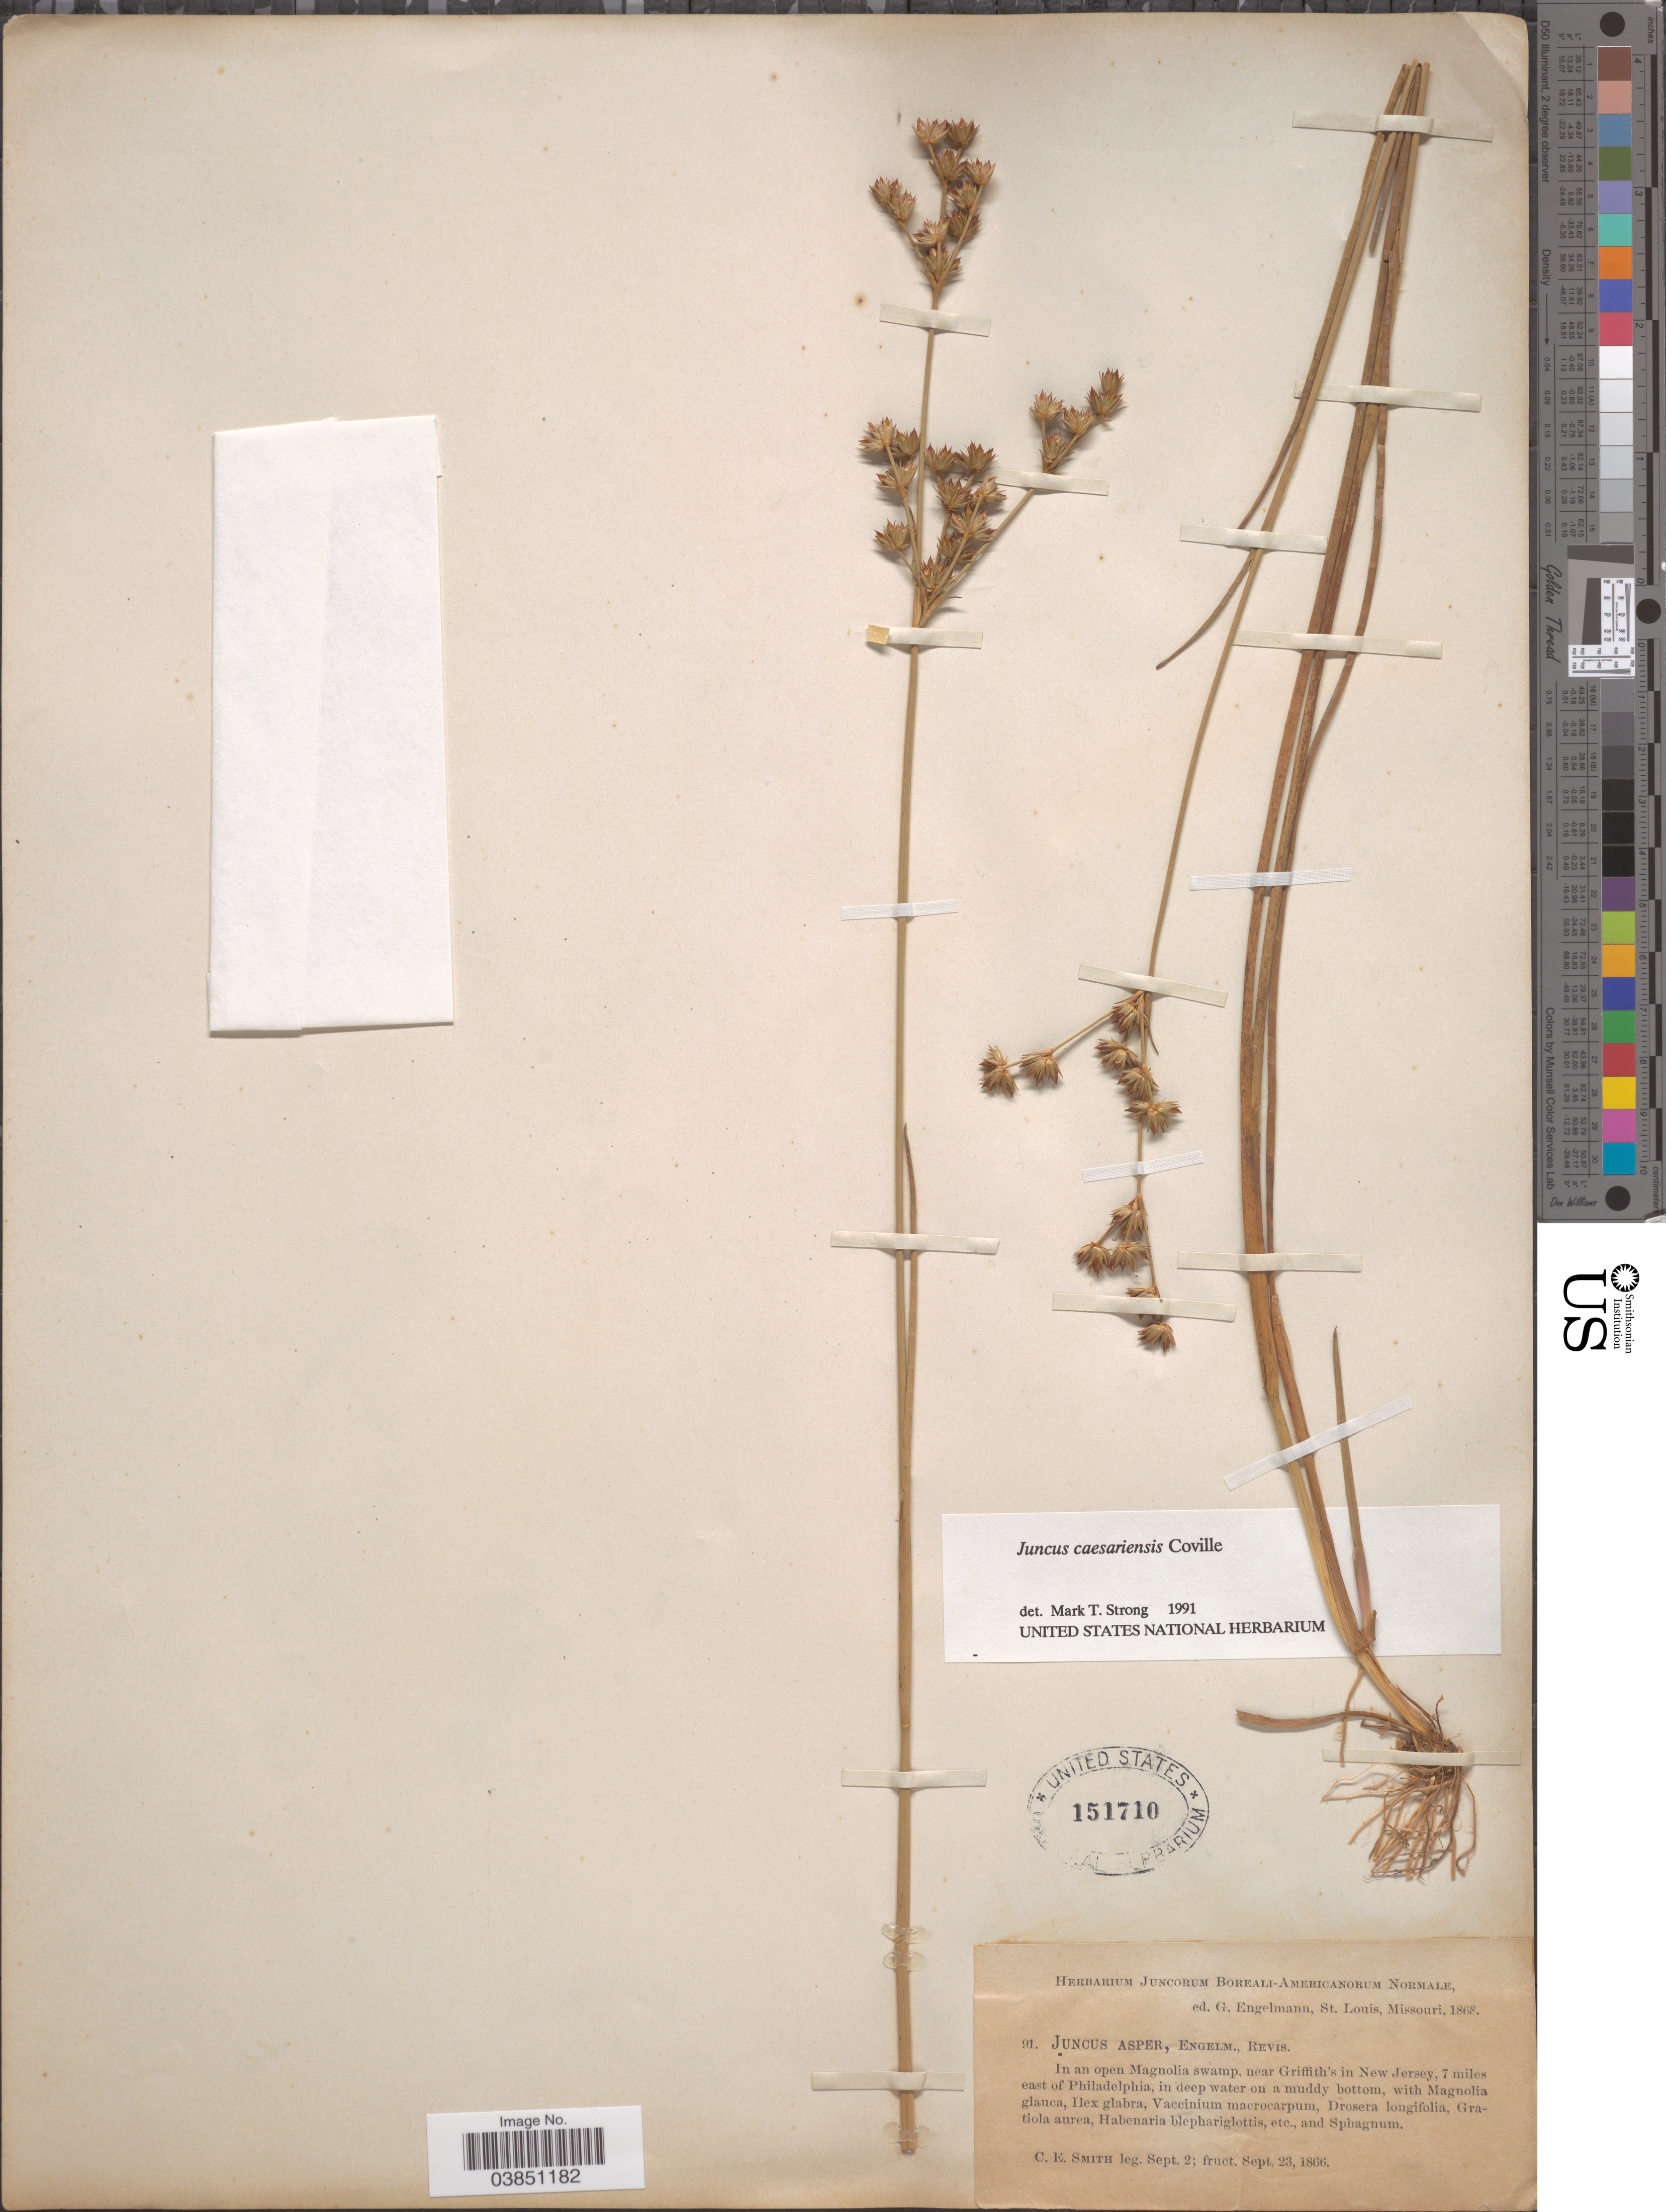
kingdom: Plantae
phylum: Tracheophyta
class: Liliopsida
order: Poales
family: Juncaceae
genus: Juncus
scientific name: Juncus caesariensis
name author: Coville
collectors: C. E. Smith Jr.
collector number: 91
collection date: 1866-09-02/1866-09-23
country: United States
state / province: New Jersey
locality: In an open Magnolia swamp, near Griffith's, 7 miles east of Philadelphia.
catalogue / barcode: US 151710